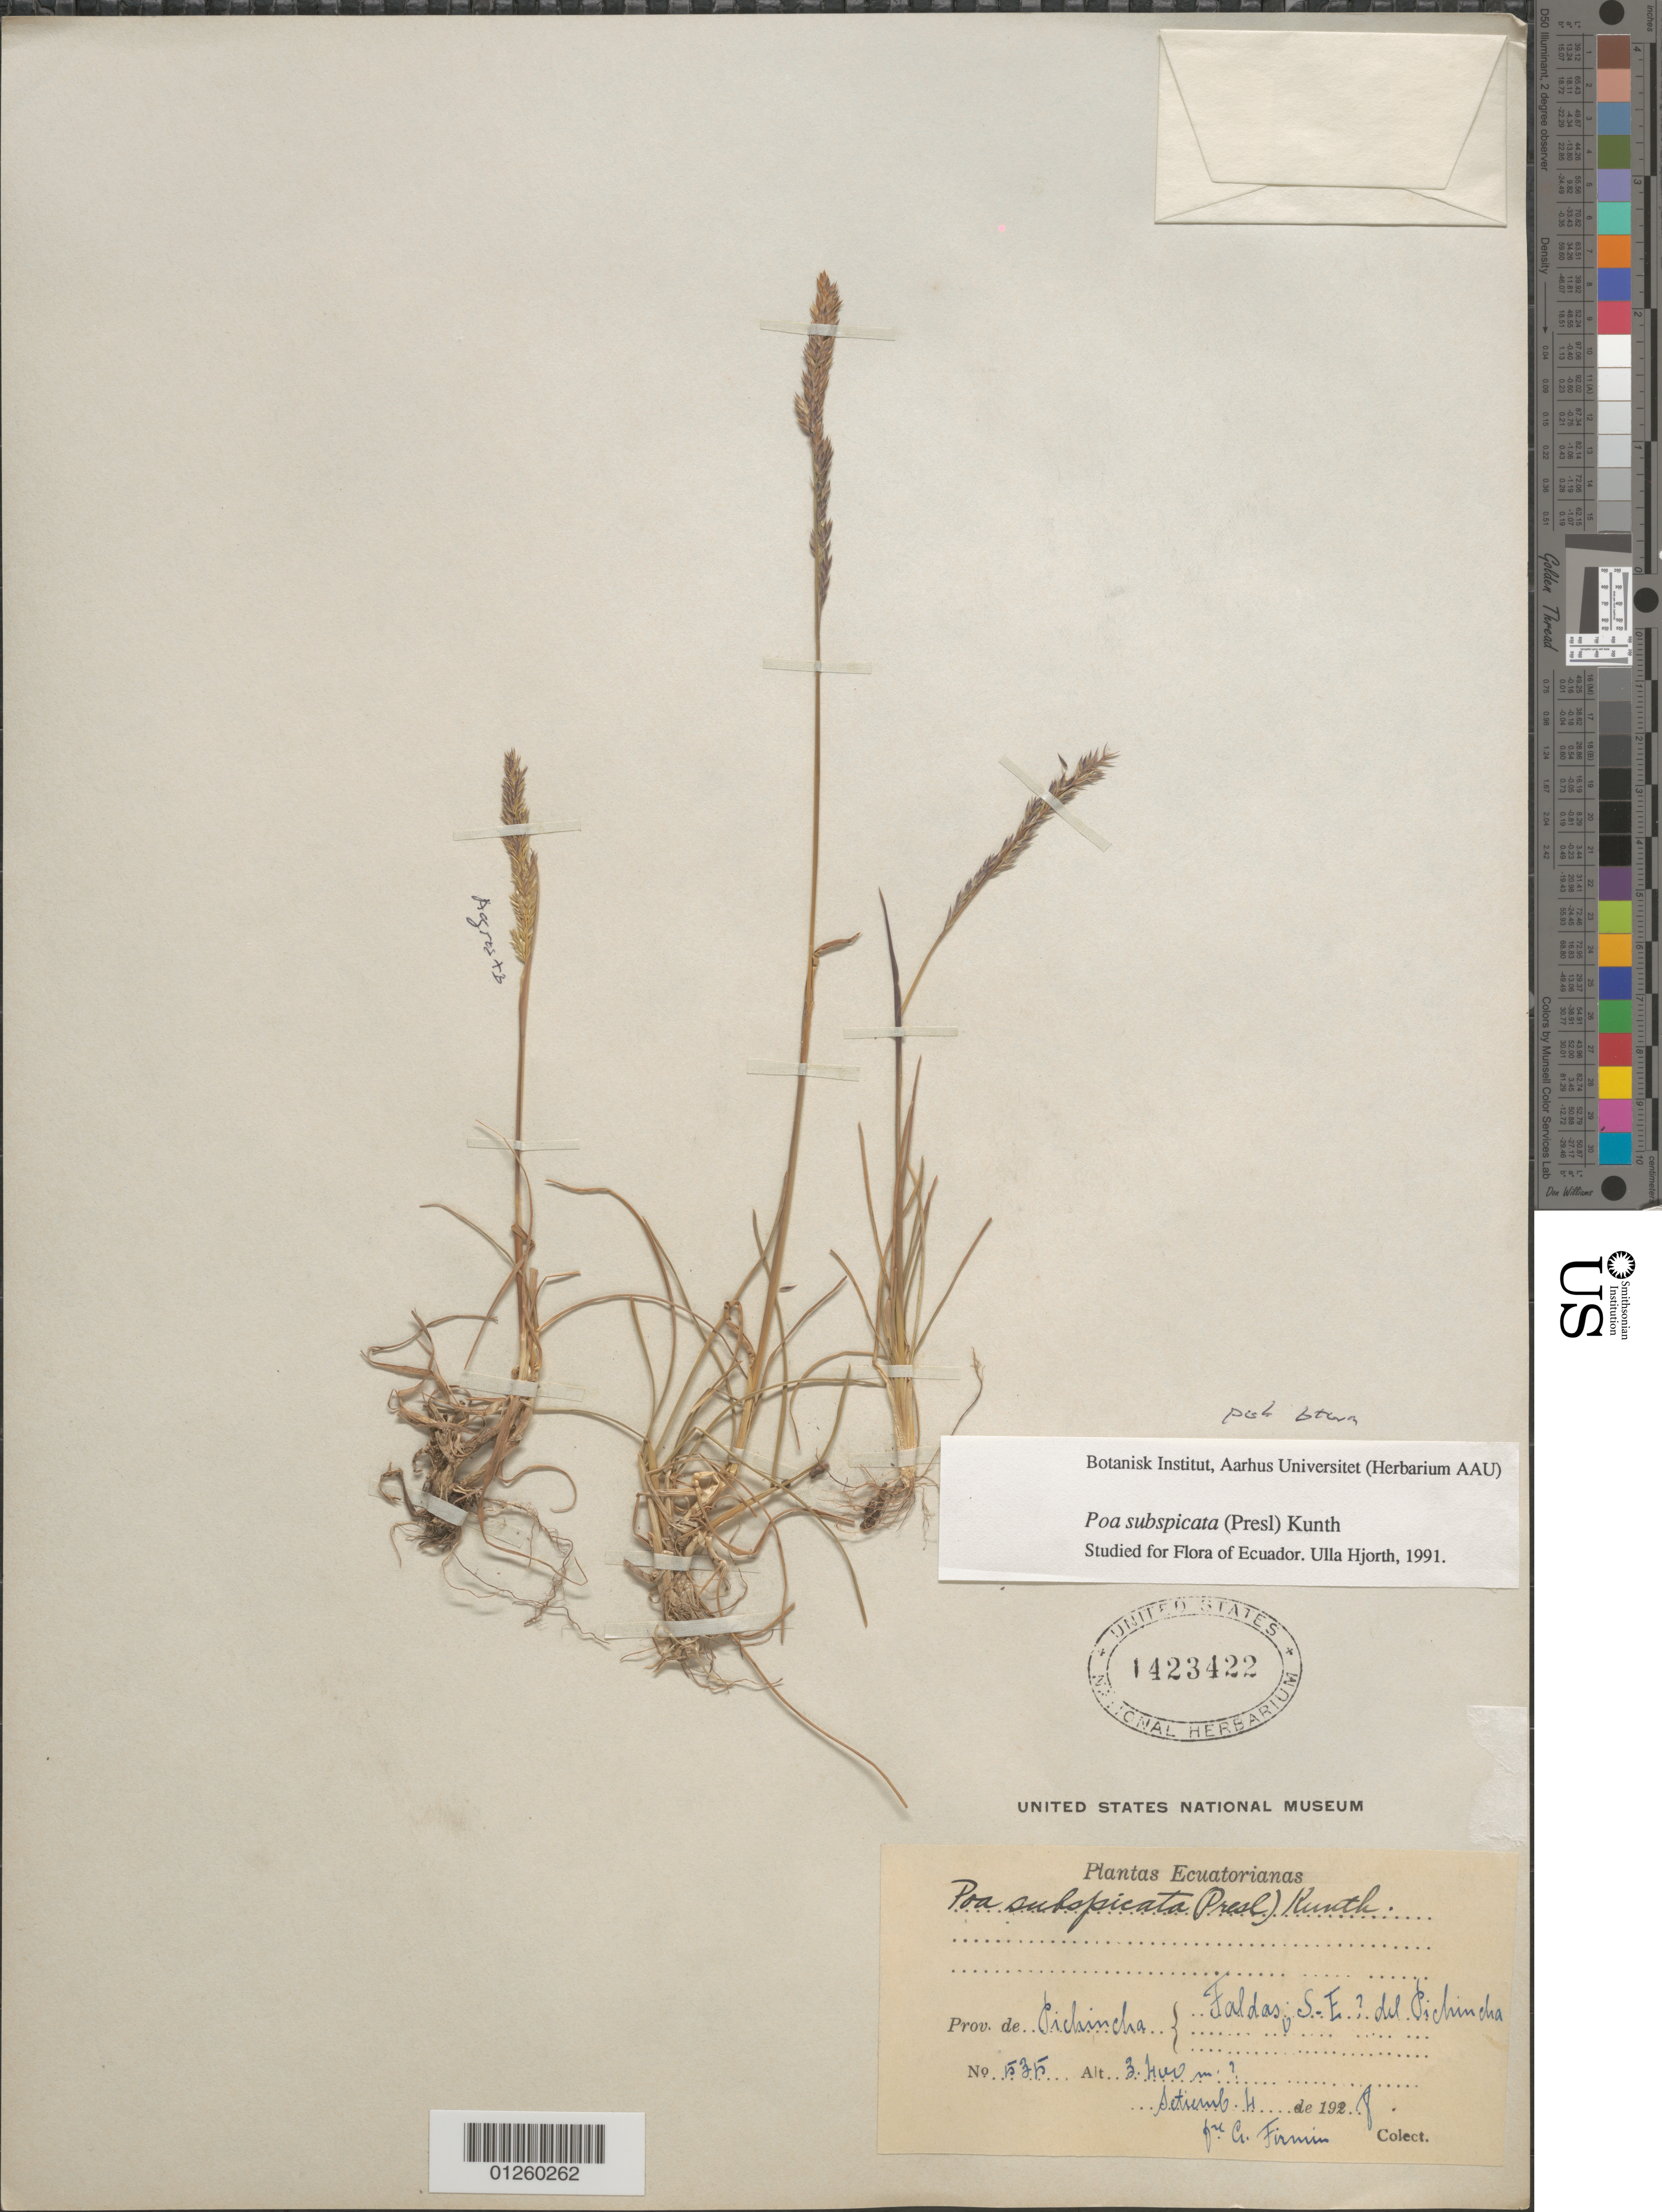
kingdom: Plantae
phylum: Tracheophyta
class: Liliopsida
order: Poales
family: Poaceae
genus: Poa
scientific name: Poa subspicata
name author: (J. Presl) Kunth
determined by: Soreng, Robert J., Research Associate (BOT), Smithsonian Institution - National Museum of Natural History (UNITED STATES)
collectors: C. Firmin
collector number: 535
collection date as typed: Septiembre 4 de 1928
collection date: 1928-09-04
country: Ecuador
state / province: Pichincha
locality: Faldas; S.E.? del Pichincha.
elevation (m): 3400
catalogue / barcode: US 1423422